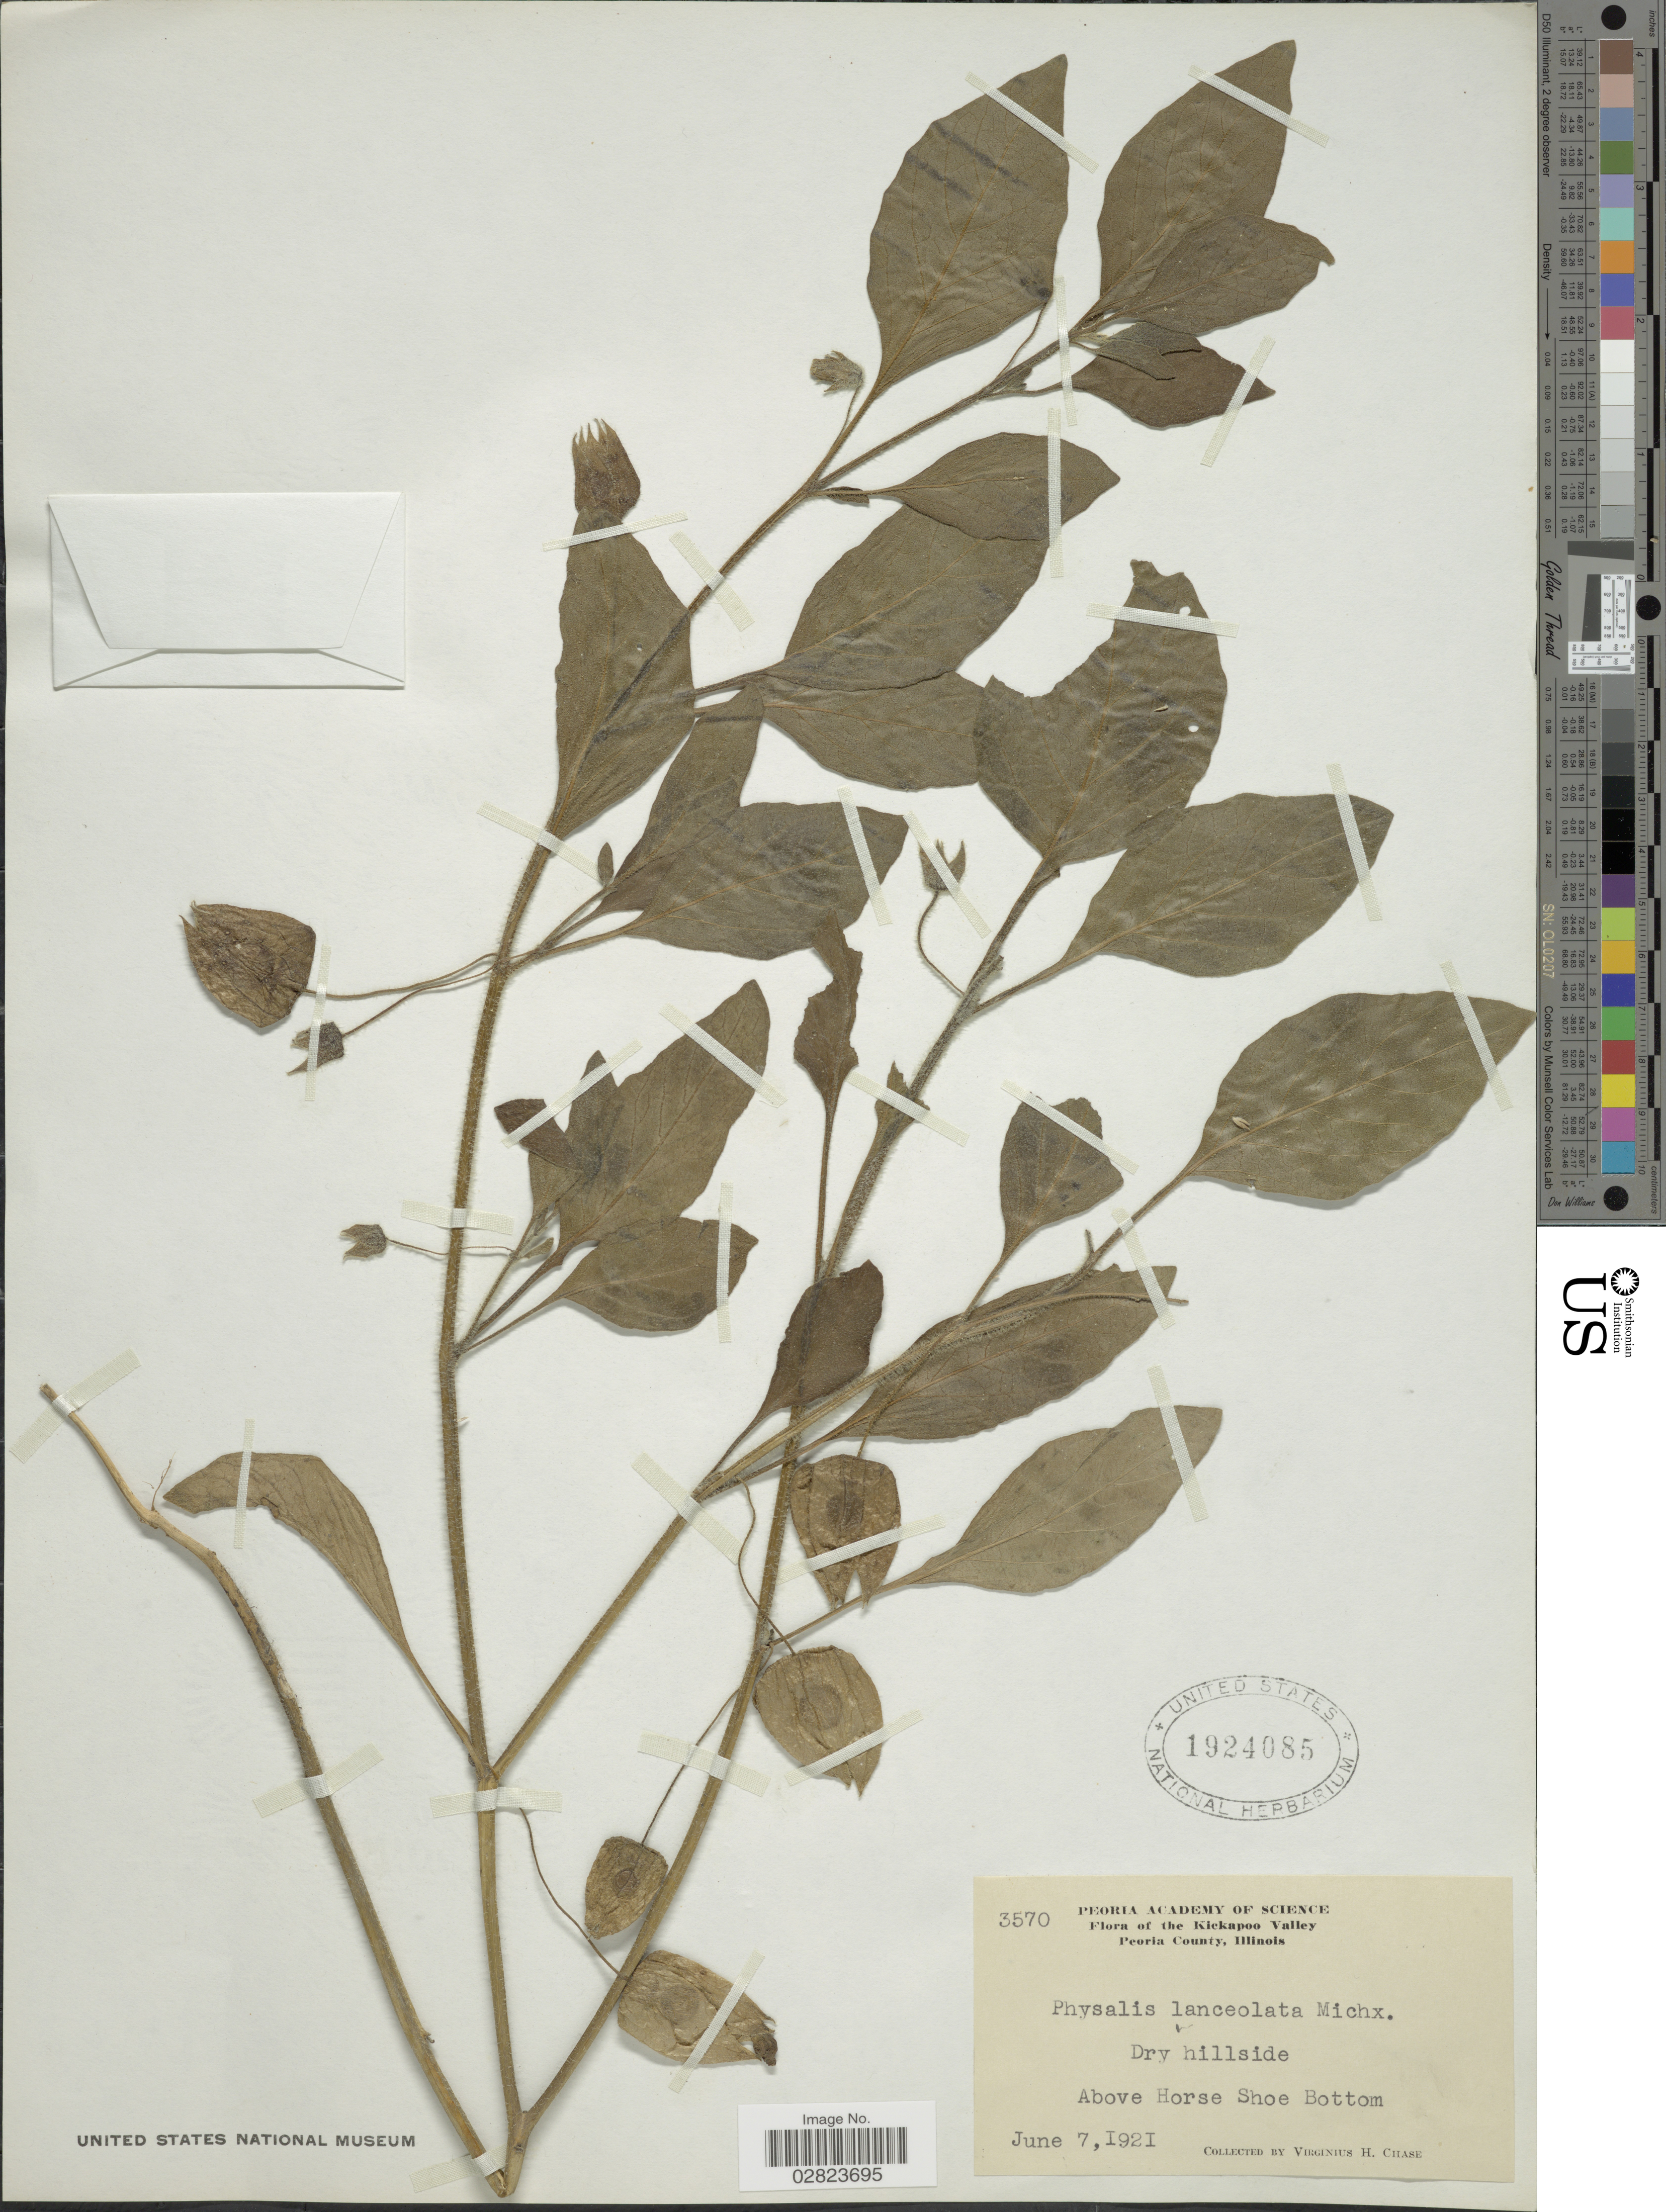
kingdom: Plantae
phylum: Tracheophyta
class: Magnoliopsida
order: Solanales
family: Solanaceae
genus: Physalis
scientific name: Physalis lanceolata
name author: Michx.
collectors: V. H. Chase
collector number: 3570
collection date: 1921-06-07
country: United States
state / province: Illinois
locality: Kickapoo Valley. Peoria County. Above Horse Shoe Bottom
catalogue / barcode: US 1924085